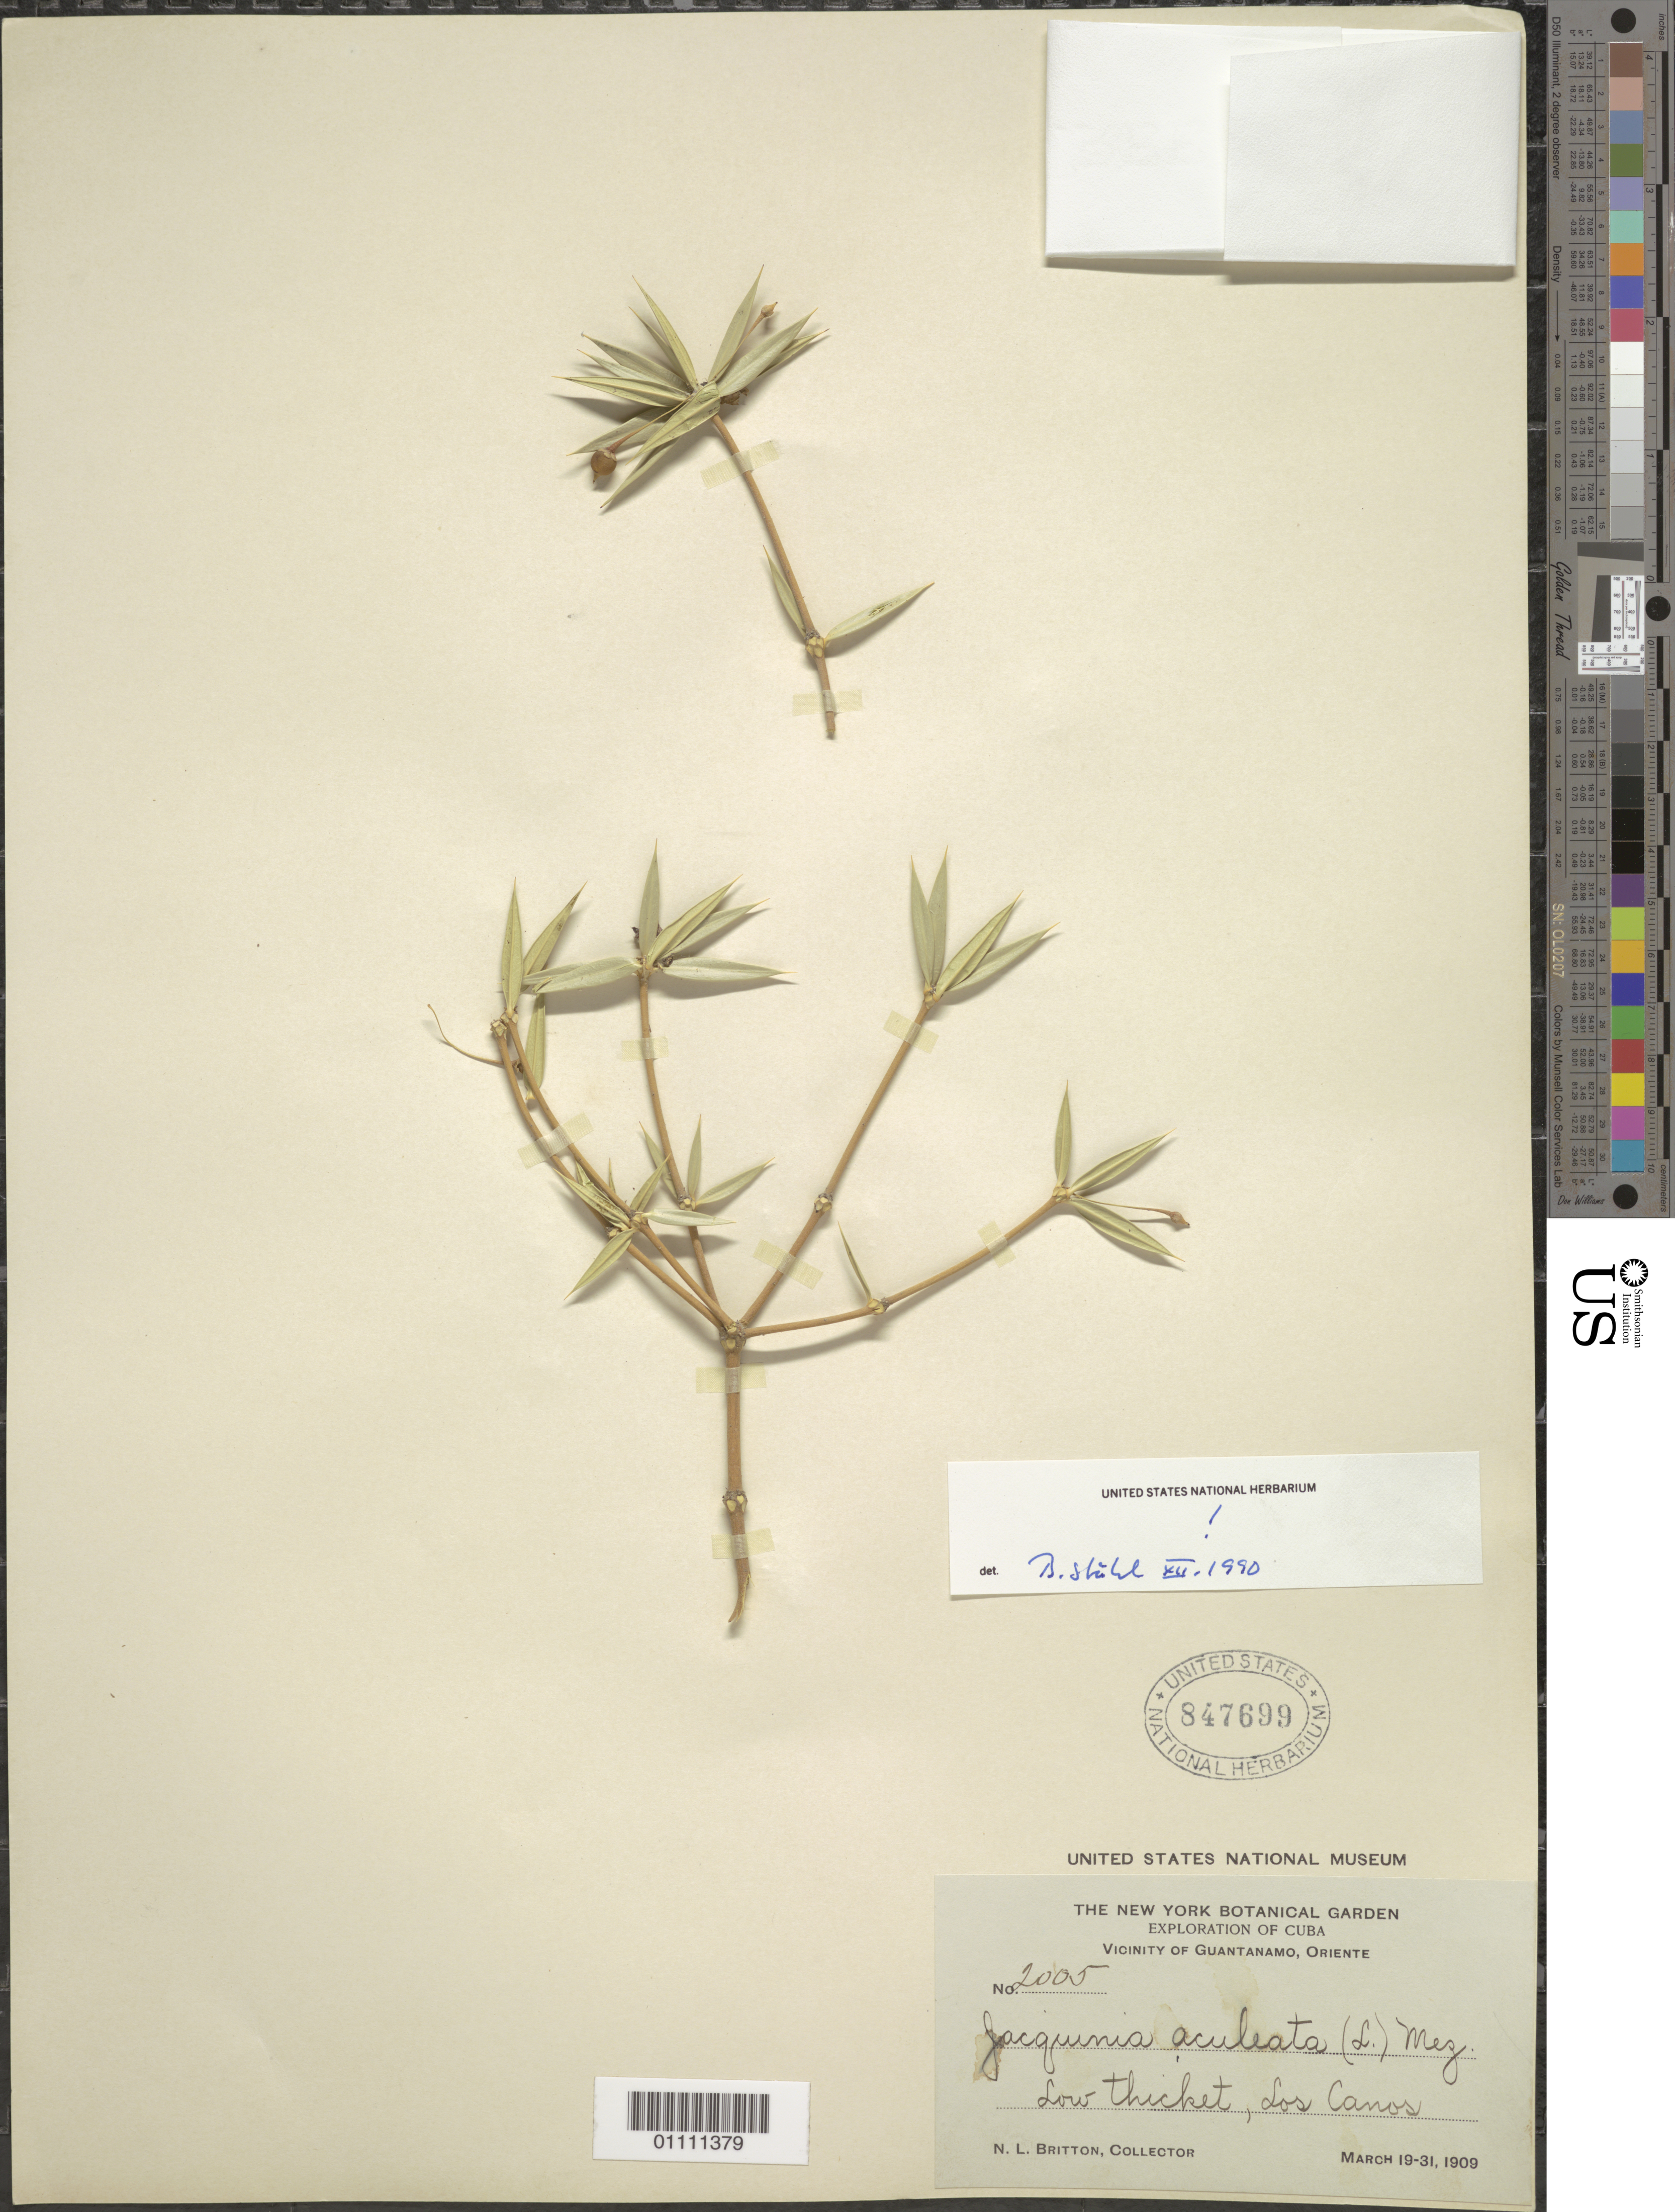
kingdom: Plantae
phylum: Tracheophyta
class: Magnoliopsida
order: Ericales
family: Primulaceae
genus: Jacquinia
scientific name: Jacquinia aculeata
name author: (L.) Mez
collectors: N. Britton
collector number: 2005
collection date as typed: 19 Mar 1909 to 31 Mar 1909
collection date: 1909-03-19/1909-03-31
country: Cuba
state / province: Oriente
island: Cuba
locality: Vicinity of Guantánamo Low thicket, Los Canos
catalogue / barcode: US 847699